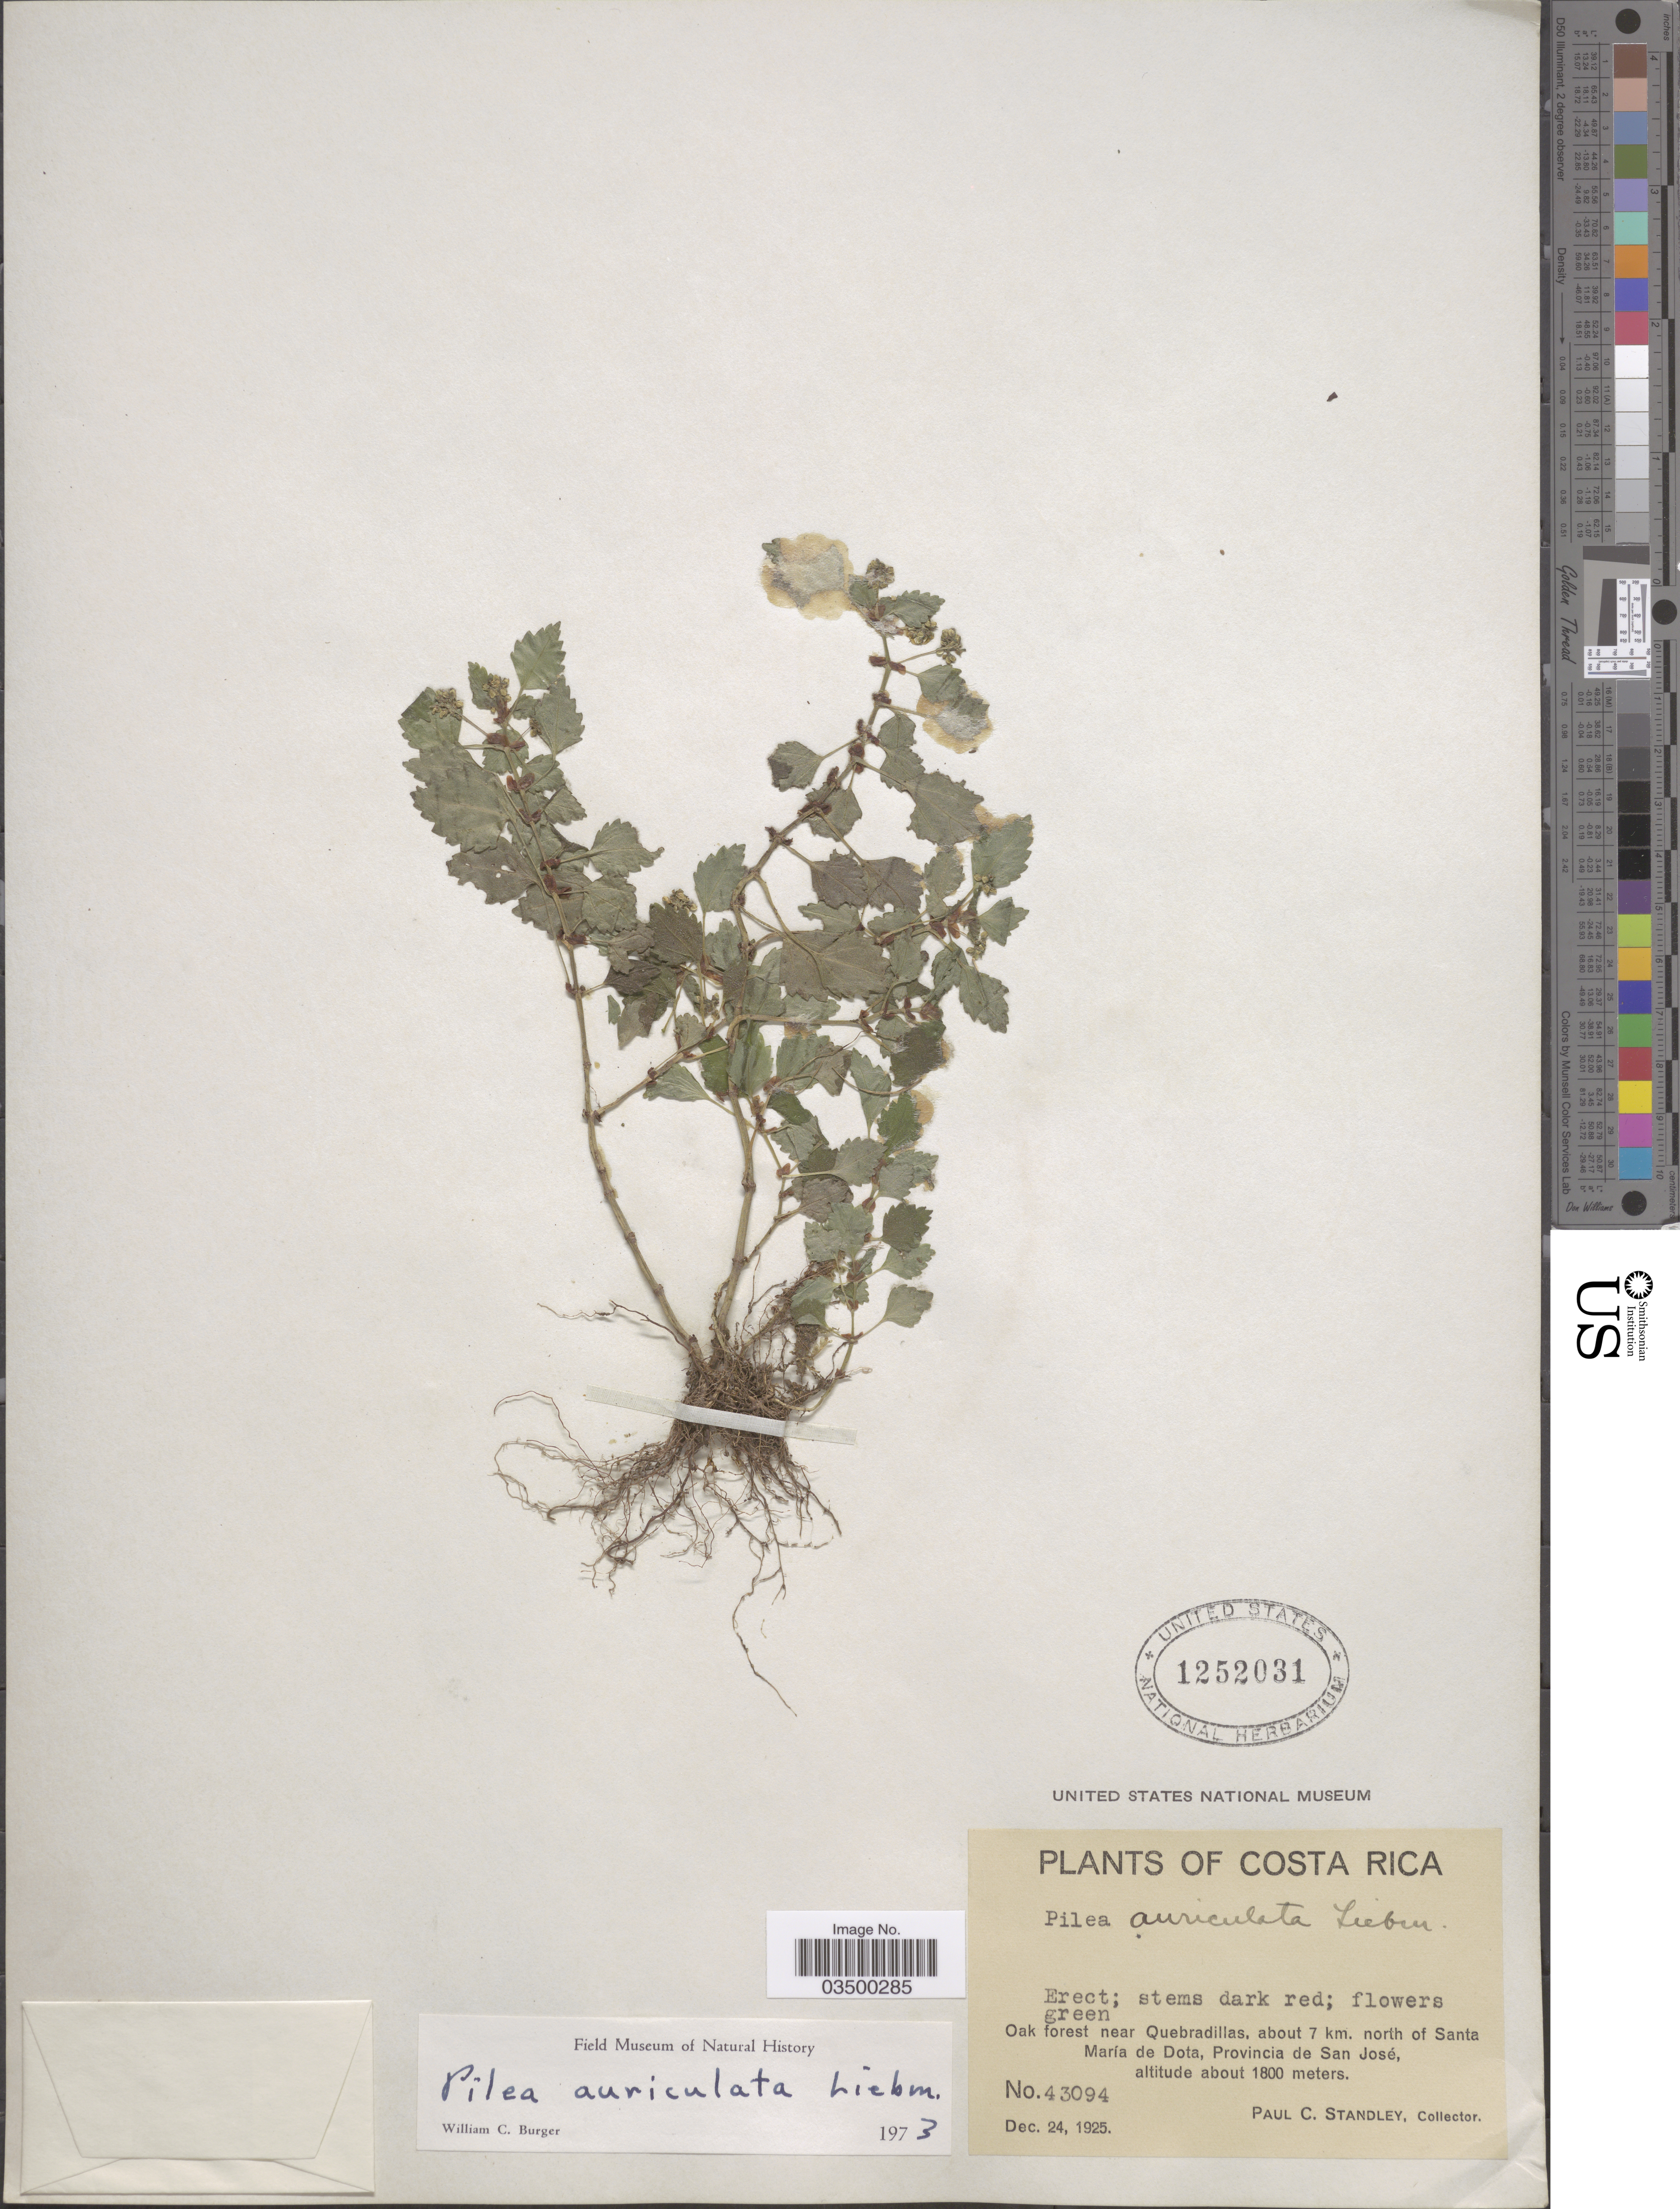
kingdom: Plantae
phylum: Tracheophyta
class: Magnoliopsida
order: Rosales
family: Urticaceae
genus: Pilea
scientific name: Pilea auriculata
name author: Liebm.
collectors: P. C. Standley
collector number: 43094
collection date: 1925-12-24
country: Costa Rica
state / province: San José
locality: Oak forest near Quebradillas, about 7 km. north of Santa María de Dota.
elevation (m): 1800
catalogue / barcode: US 1252031